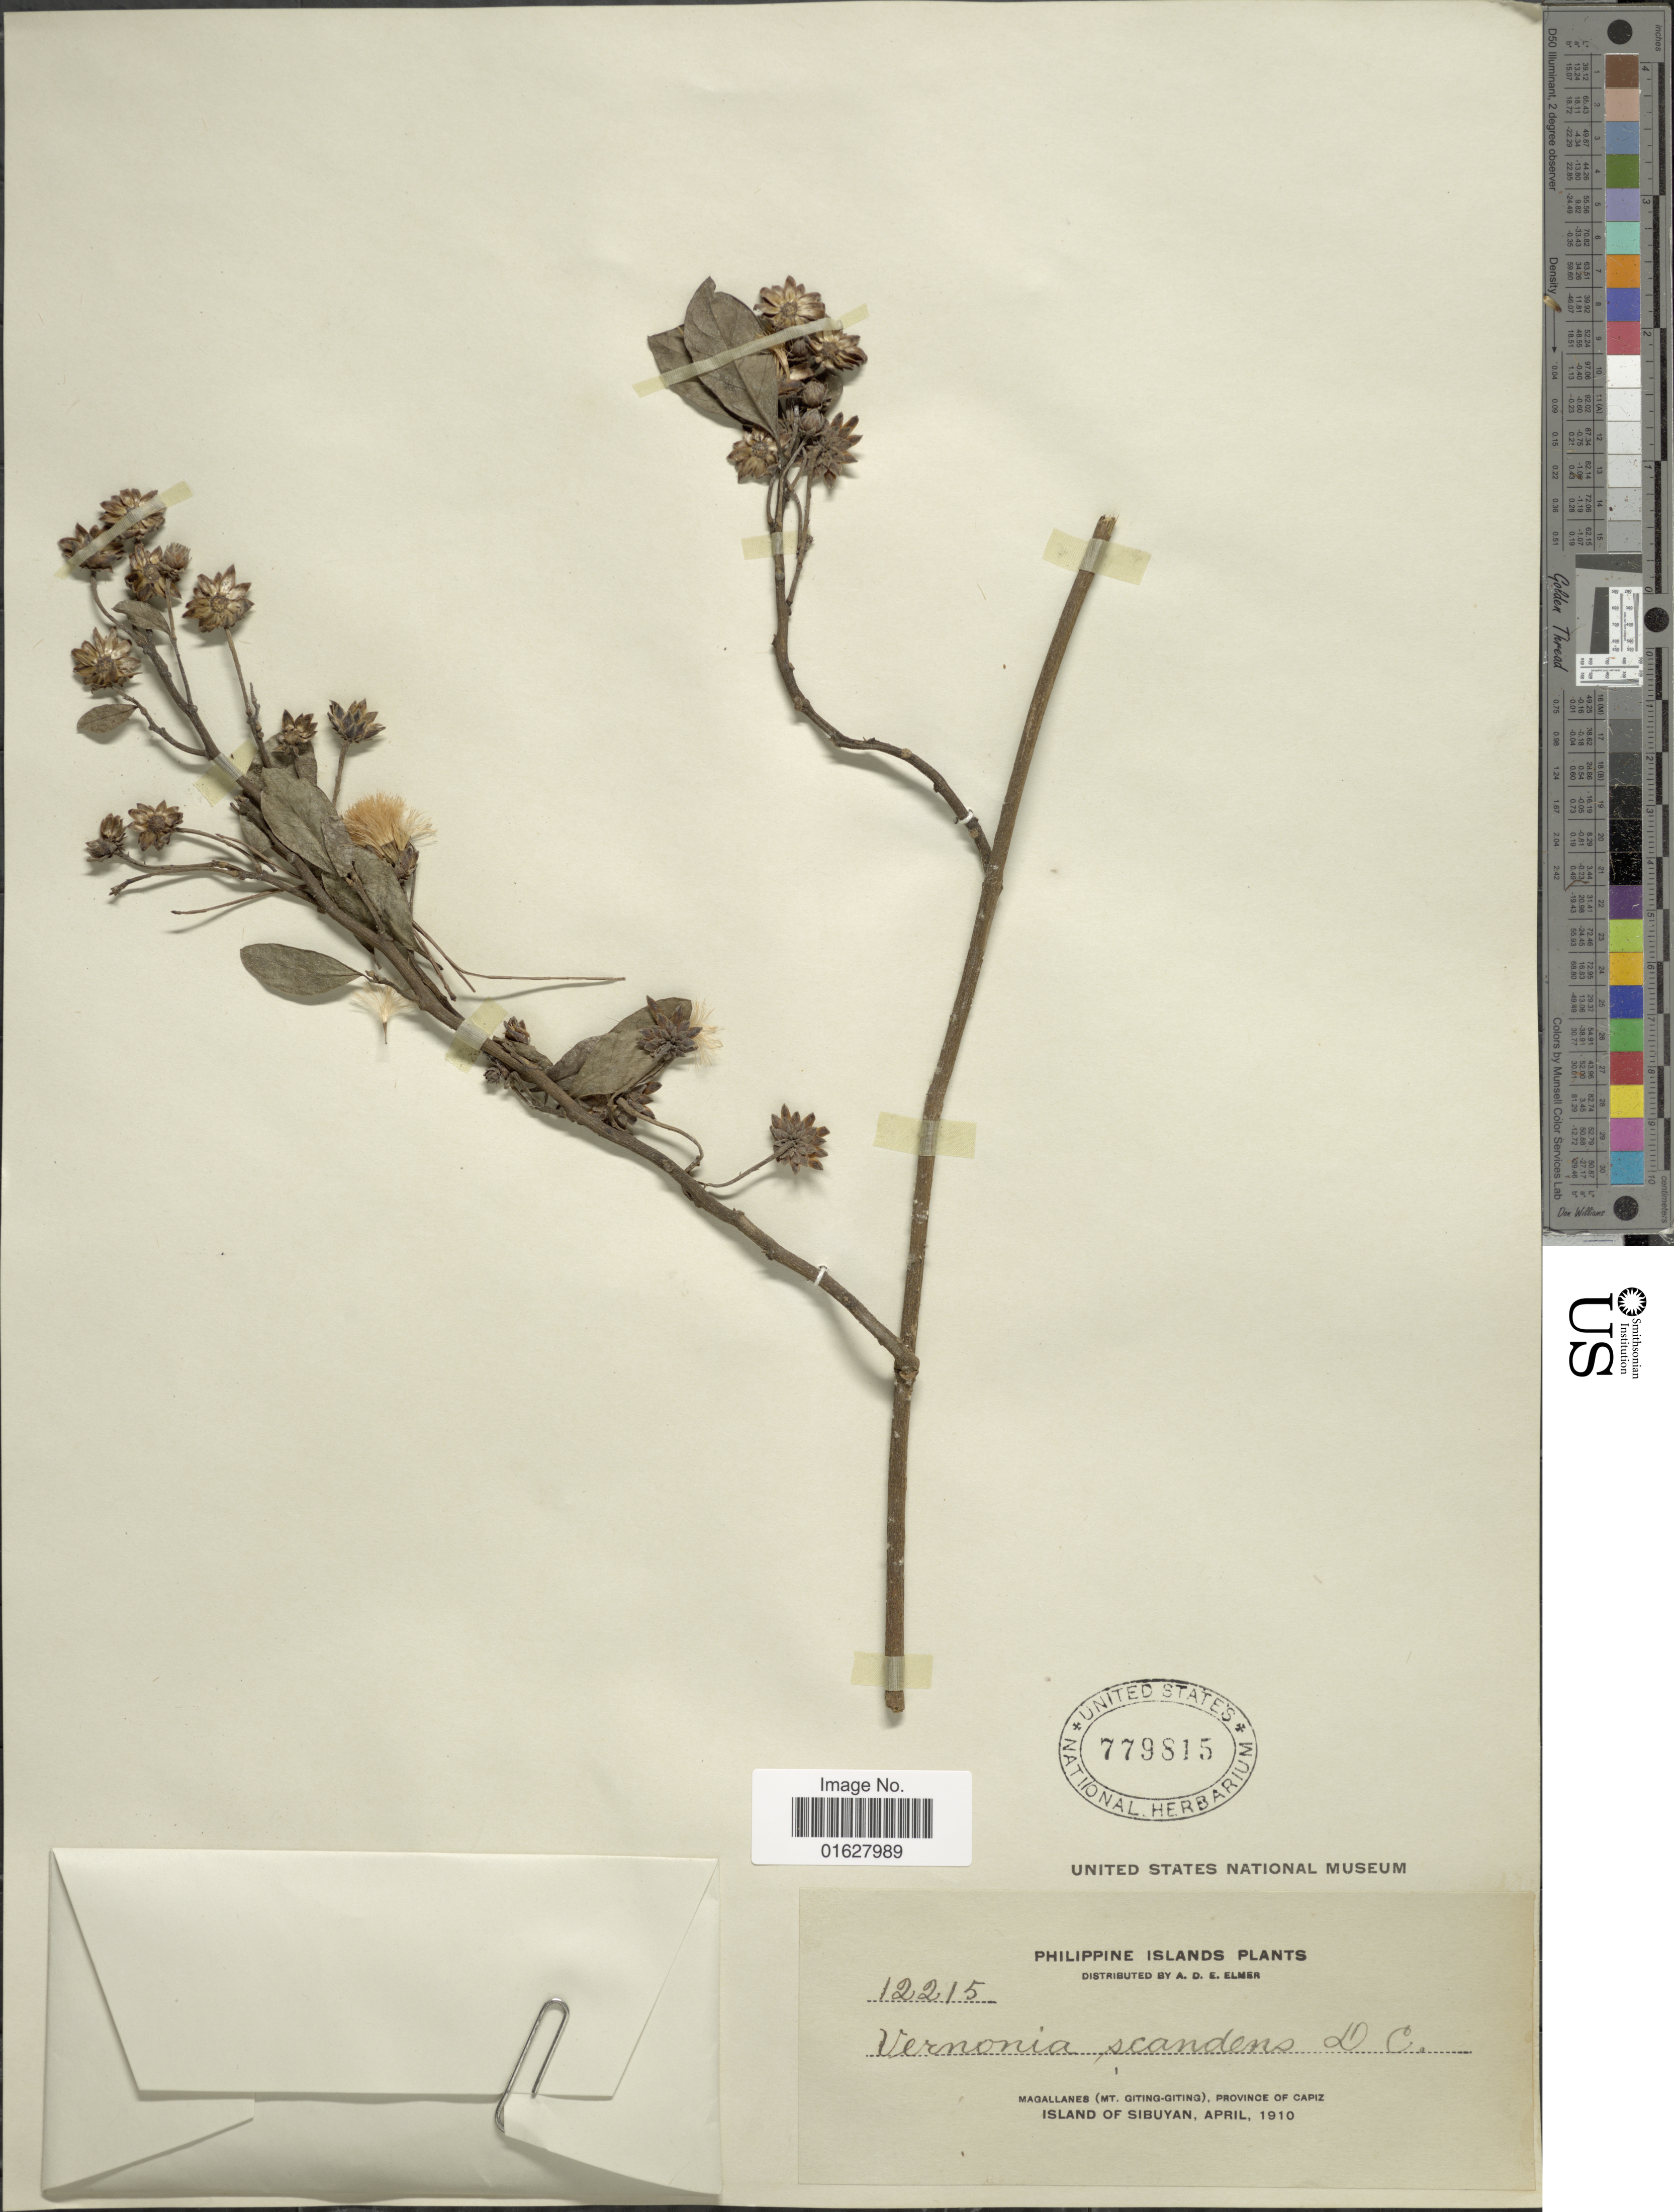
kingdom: Plantae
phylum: Tracheophyta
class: Magnoliopsida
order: Asterales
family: Asteraceae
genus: Vernonia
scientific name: Vernonia scandens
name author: DC.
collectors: A. D. E. Elmer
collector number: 12215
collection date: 1910-04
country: Philippines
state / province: Western Visayas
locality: Philippine Islands. Magallanes (Mt. Giting-Giting), Province of Capiz. Island of Sibuyan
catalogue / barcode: US 779815